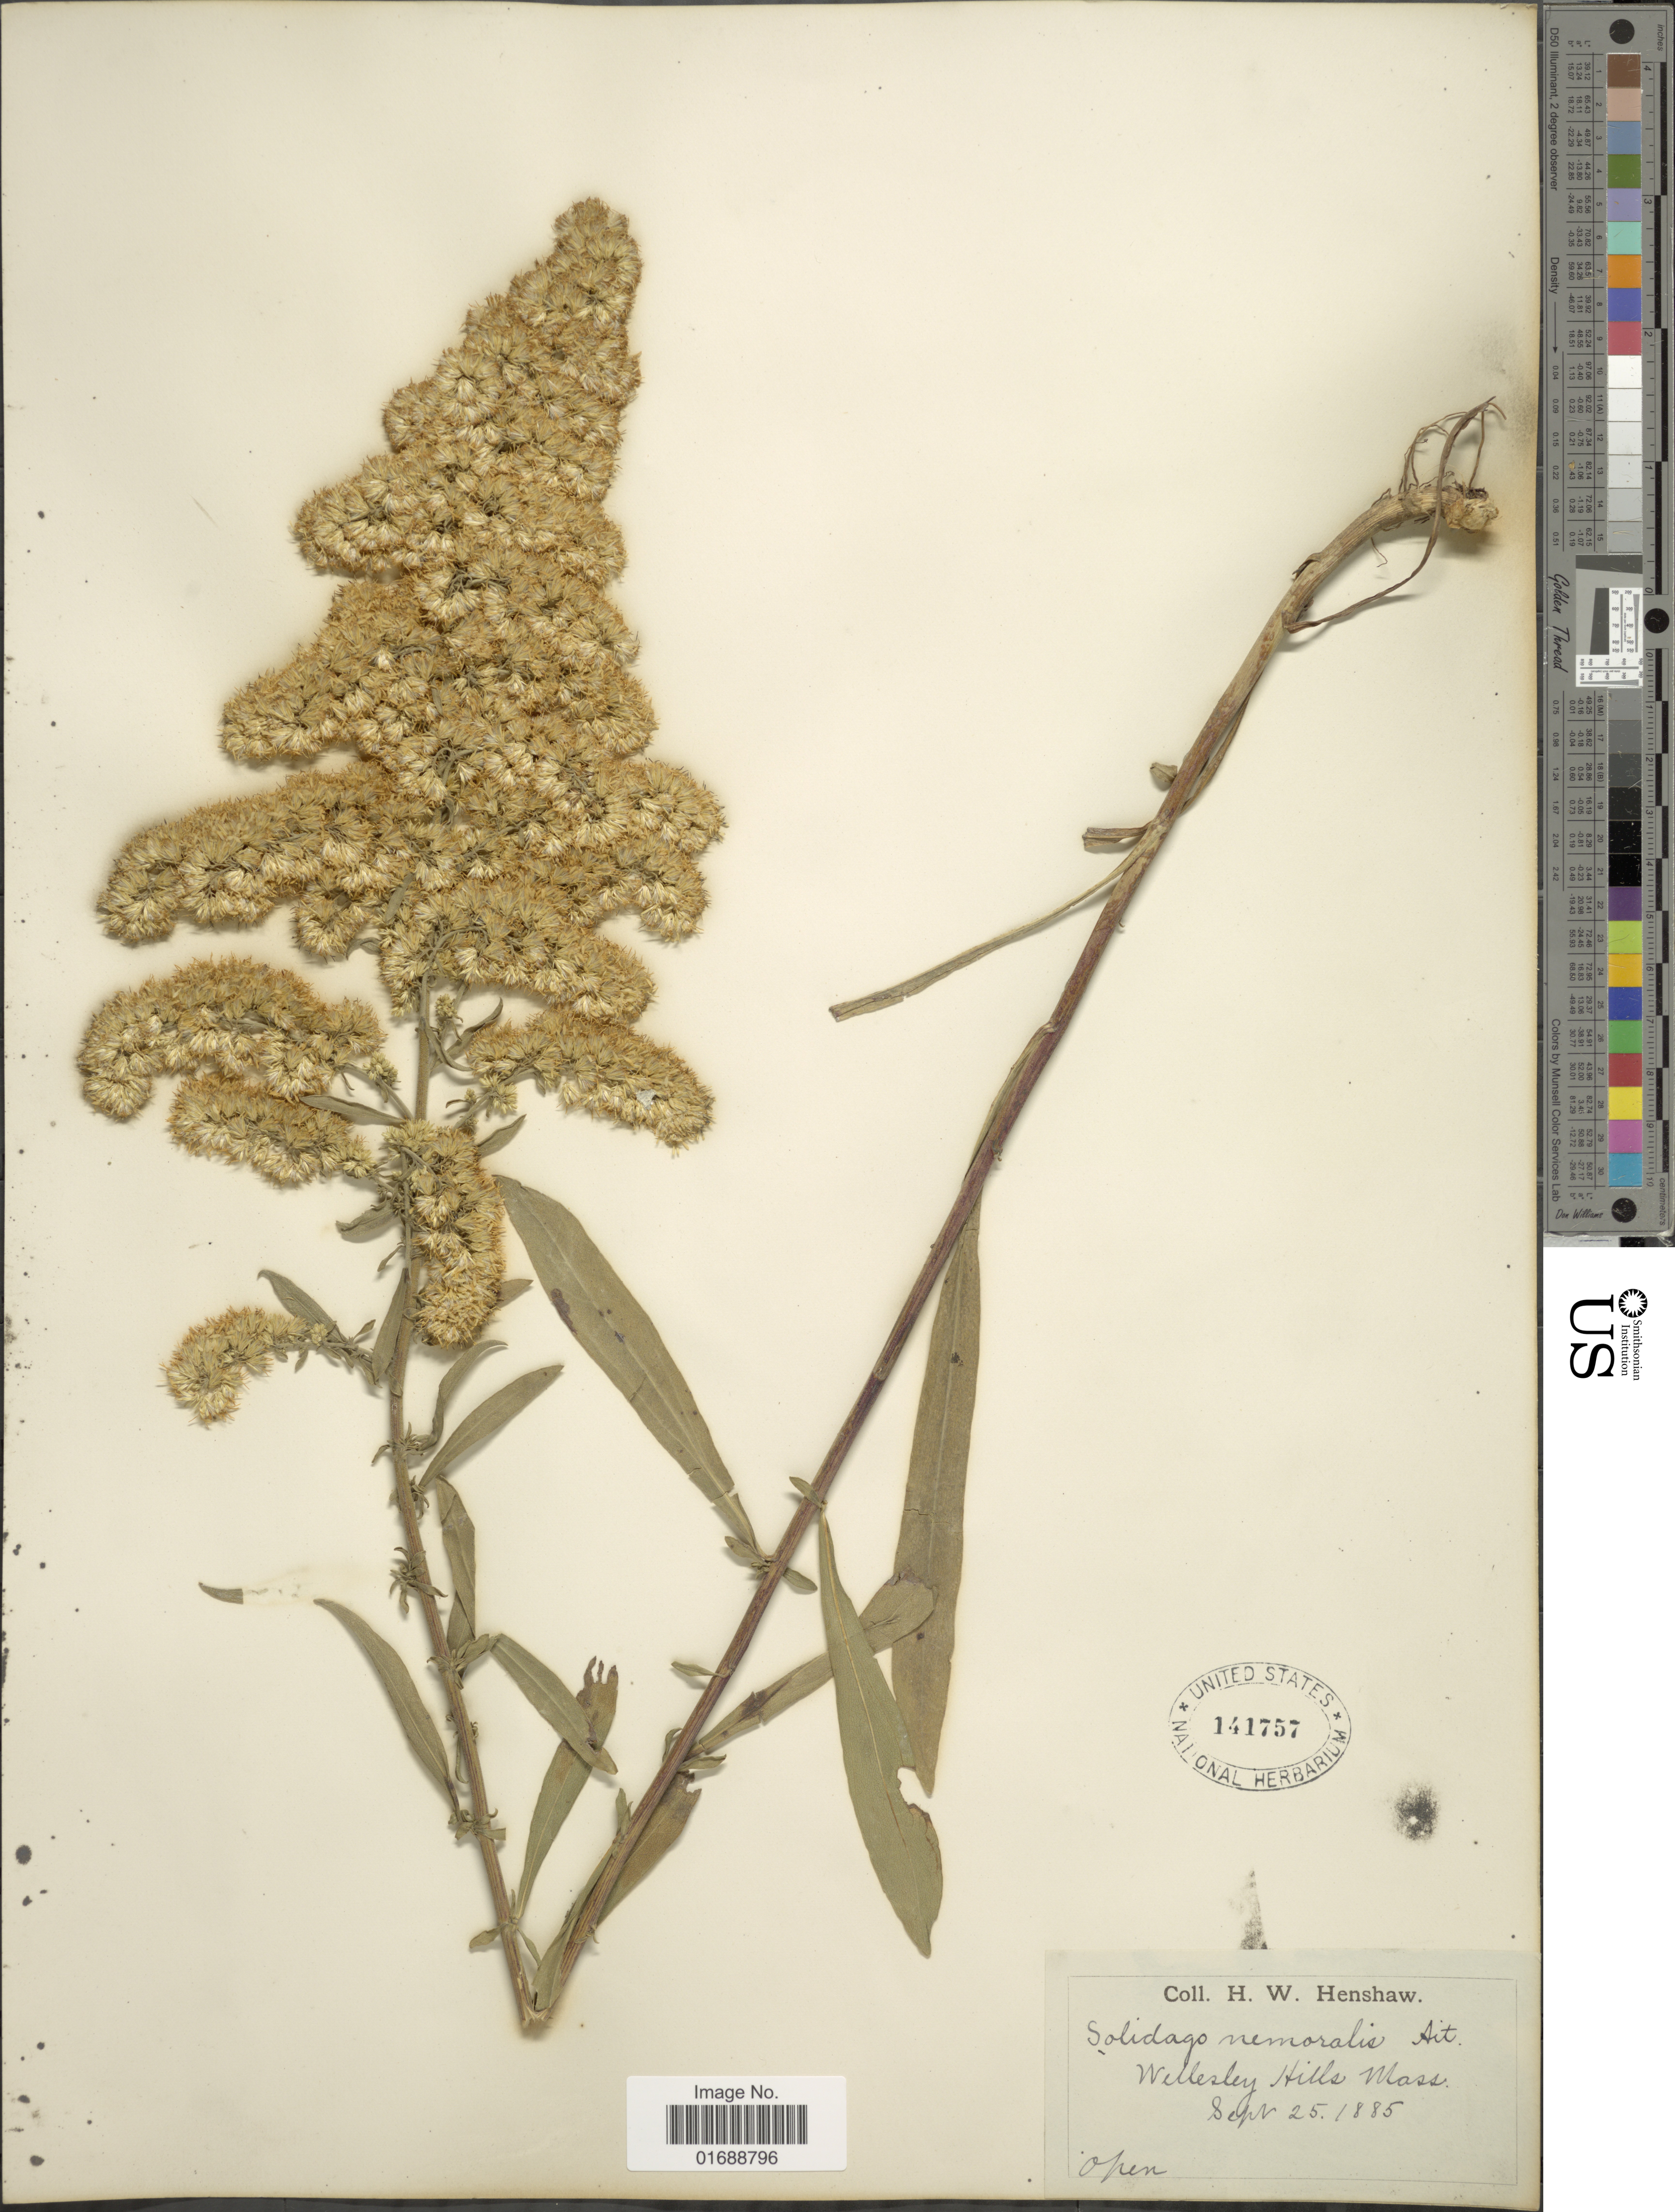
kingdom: Plantae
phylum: Tracheophyta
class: Magnoliopsida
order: Asterales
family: Asteraceae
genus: Solidago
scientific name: Solidago nemoralis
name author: Aiton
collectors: H. Henshaw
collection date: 1885-09-25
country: United States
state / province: Massachusetts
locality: Wellesley Hills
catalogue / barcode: US 141757